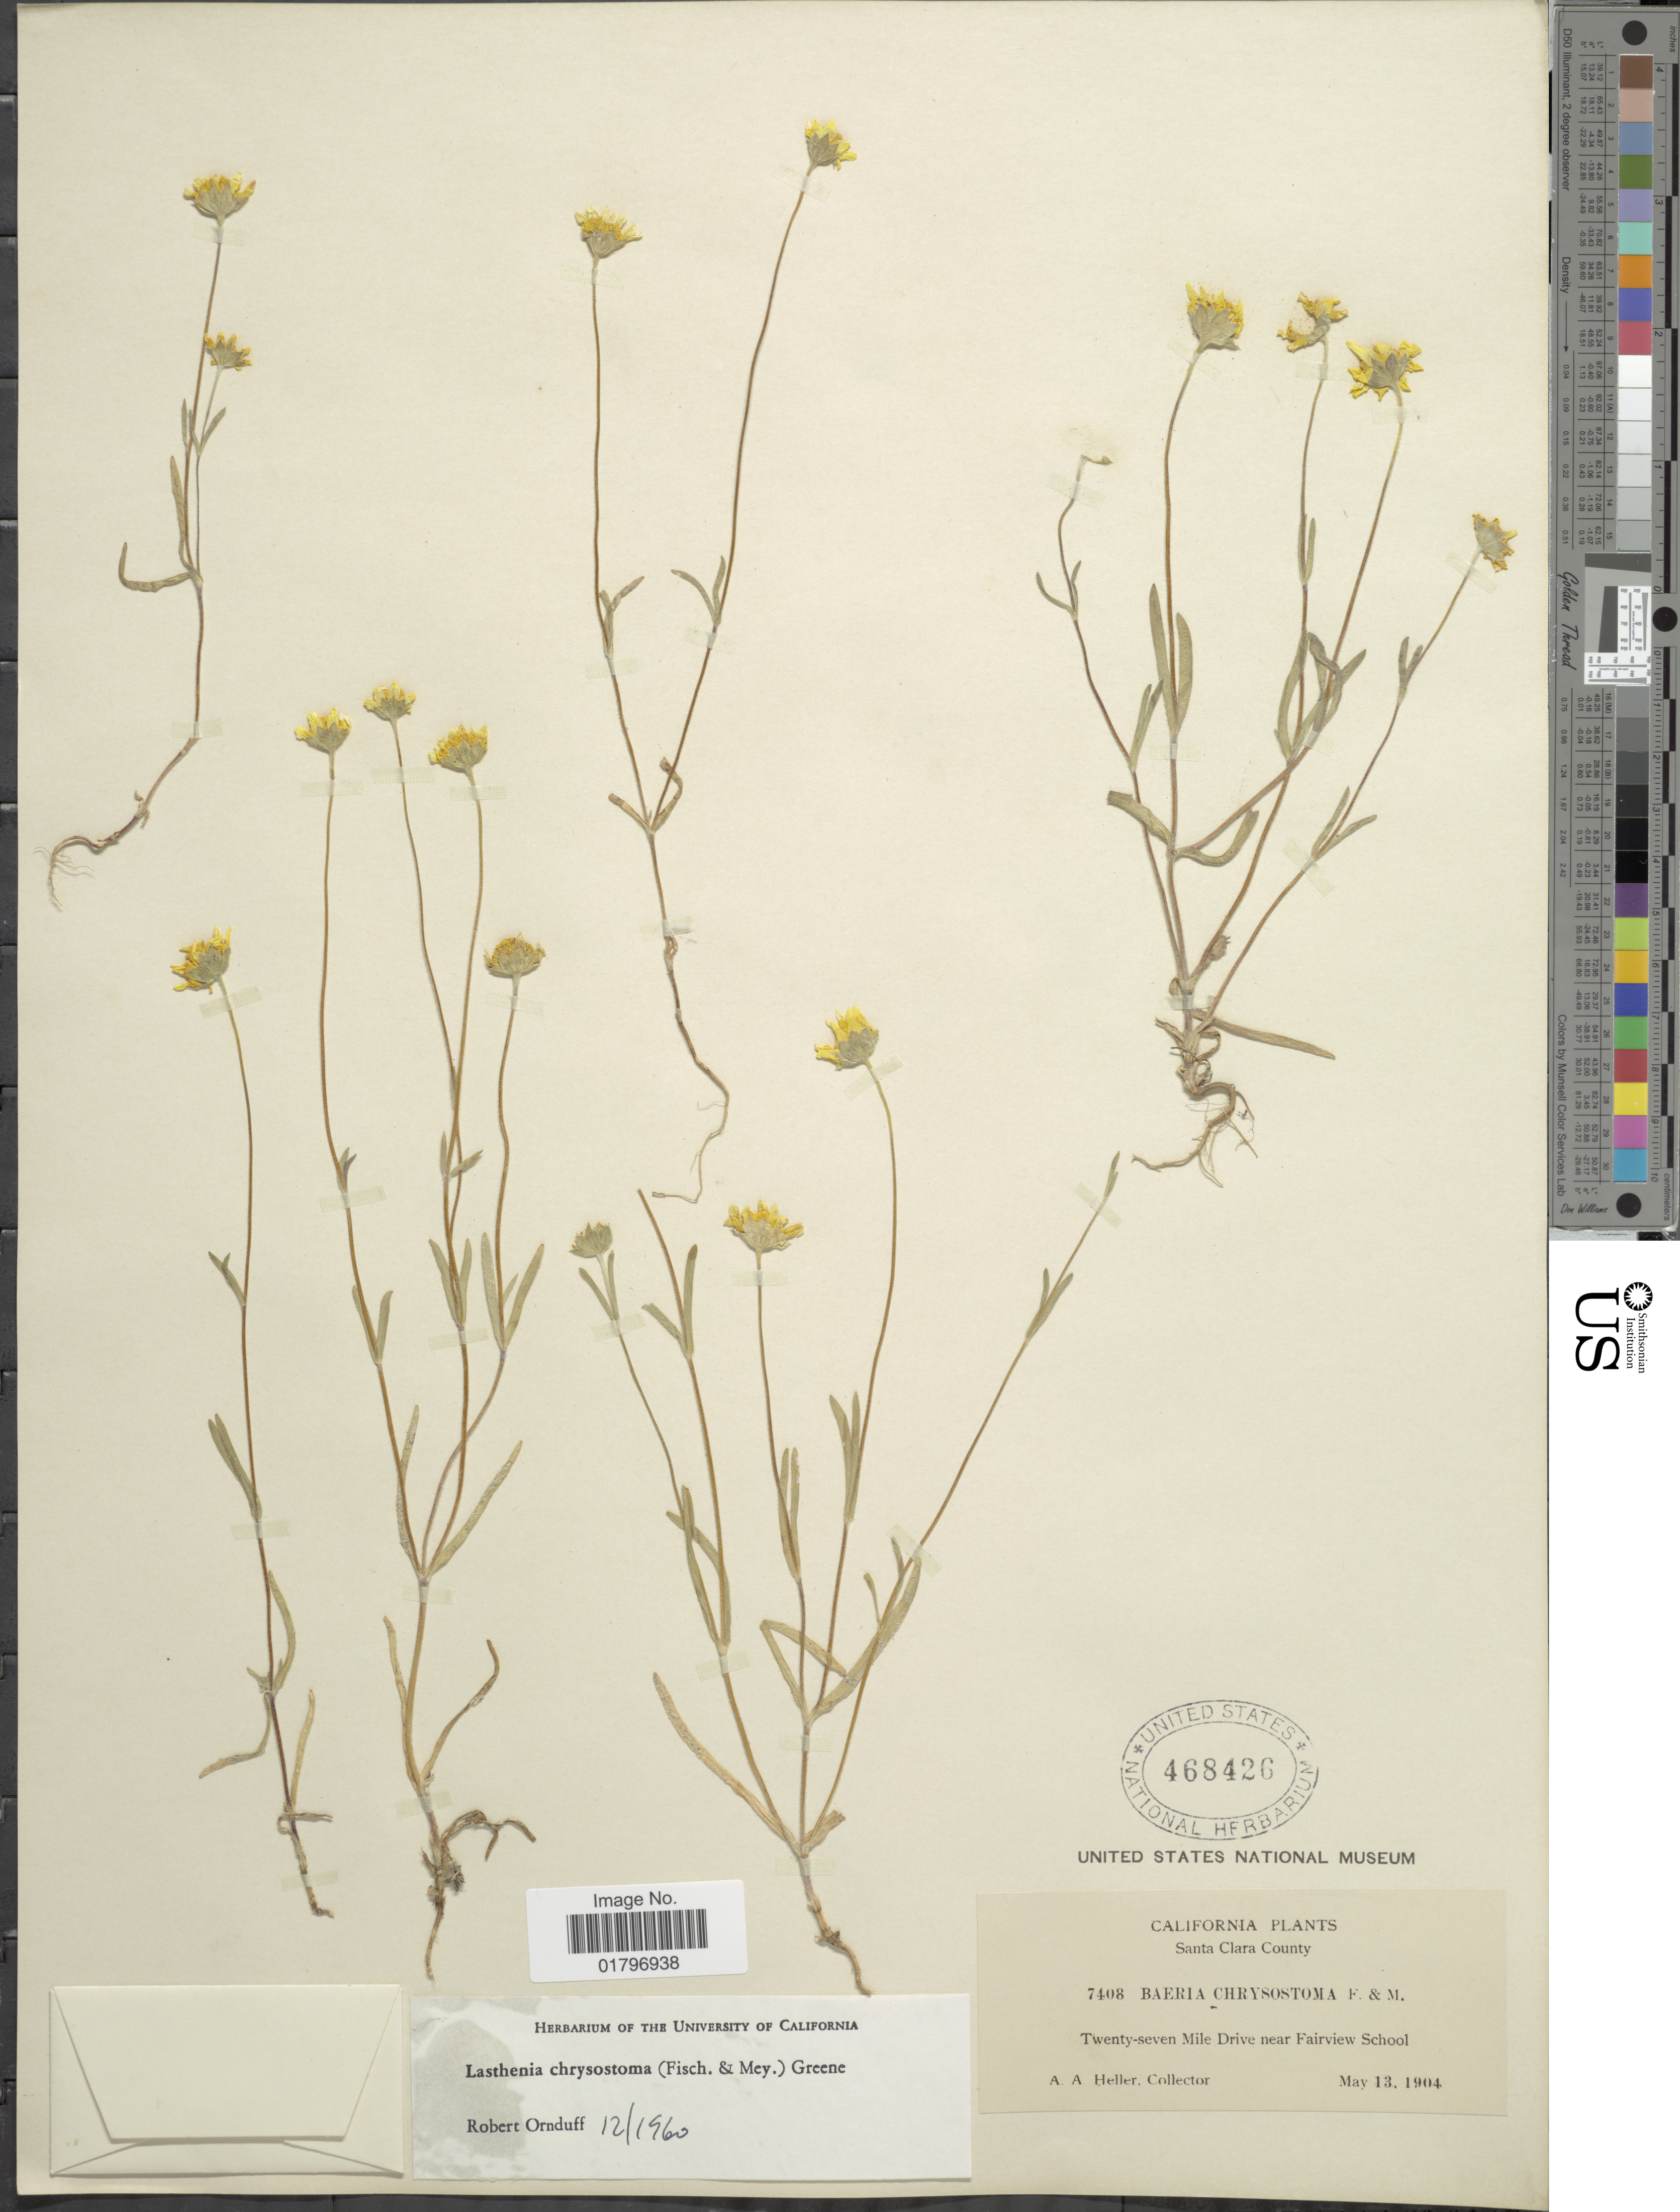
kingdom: Plantae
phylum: Tracheophyta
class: Magnoliopsida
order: Asterales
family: Asteraceae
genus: Lasthenia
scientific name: Lasthenia chrysostoma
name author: (Fisch. & C.A. Mey.) Greene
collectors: A. A. Heller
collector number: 7408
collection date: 1904-05-13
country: United States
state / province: California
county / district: Santa Clara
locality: Santa Clara County. Twenty-seven Mile Drive near Fairview School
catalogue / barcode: US 468426